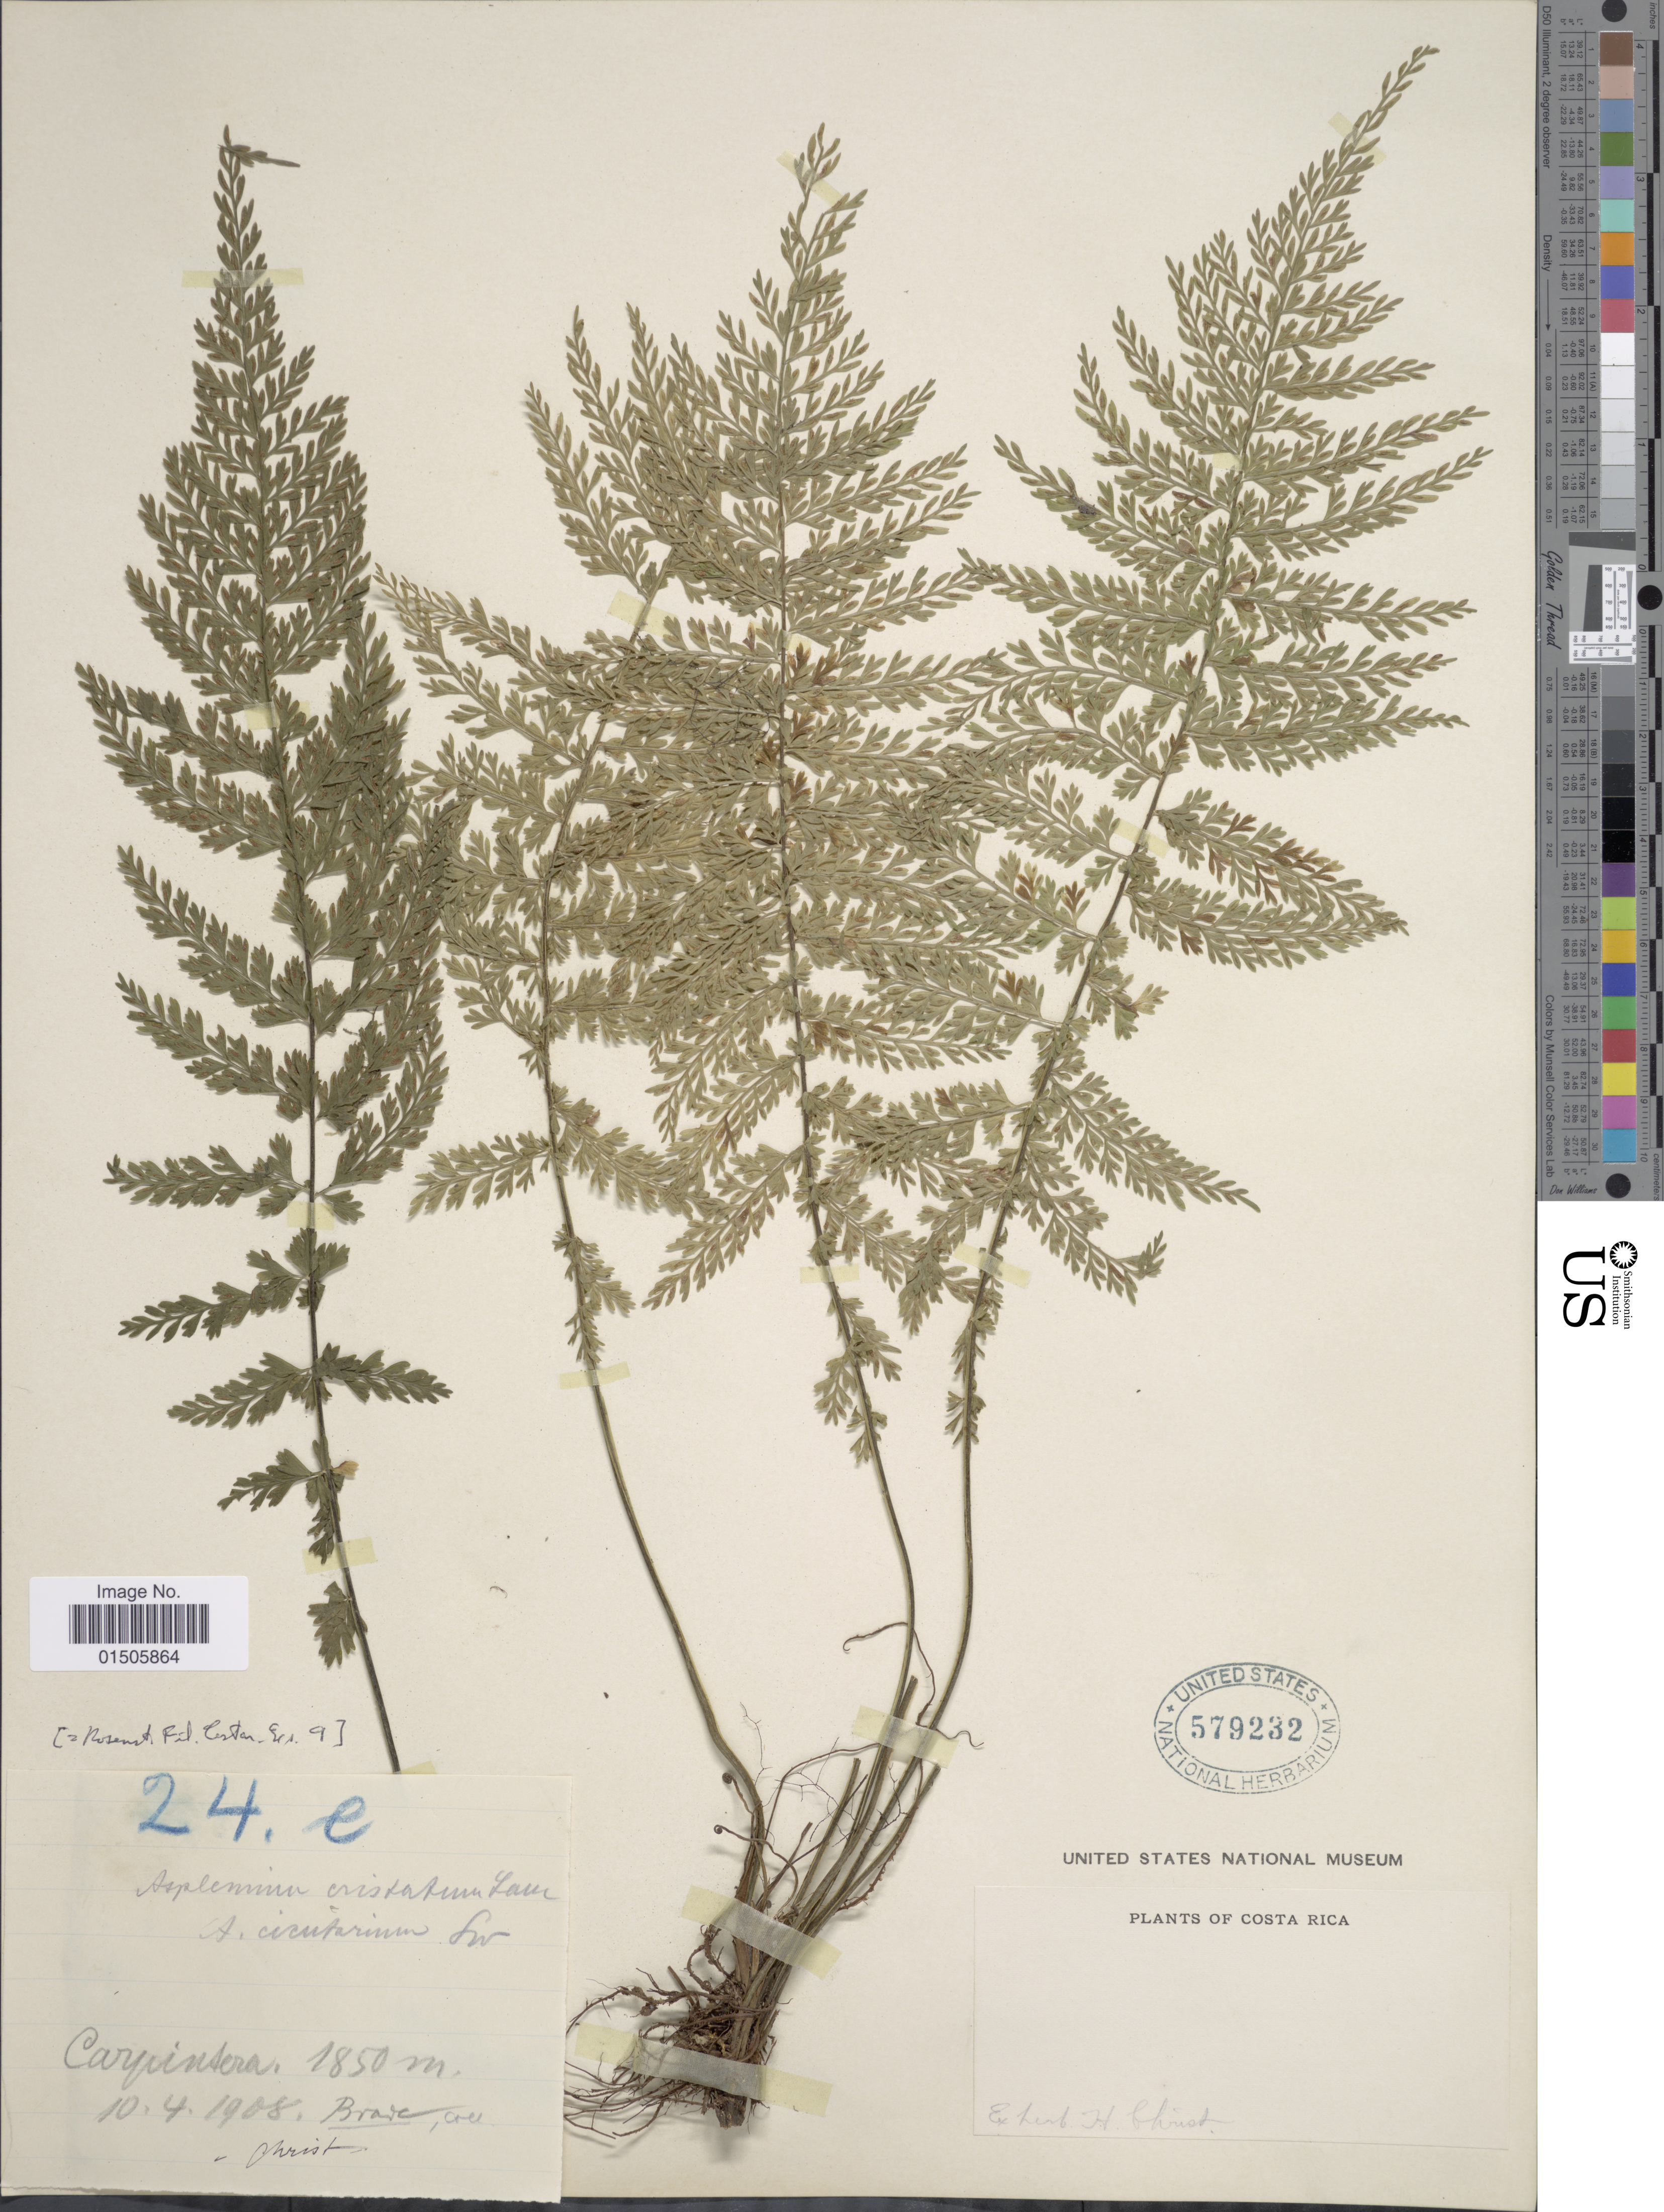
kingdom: Plantae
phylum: Tracheophyta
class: Polypodiopsida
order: Polypodiales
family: Aspleniaceae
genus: Asplenium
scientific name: Asplenium cristatum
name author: Lam.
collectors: Christ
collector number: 24e*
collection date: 1908-04-10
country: Costa Rica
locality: Carpintera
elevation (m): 1850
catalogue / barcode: US 579232